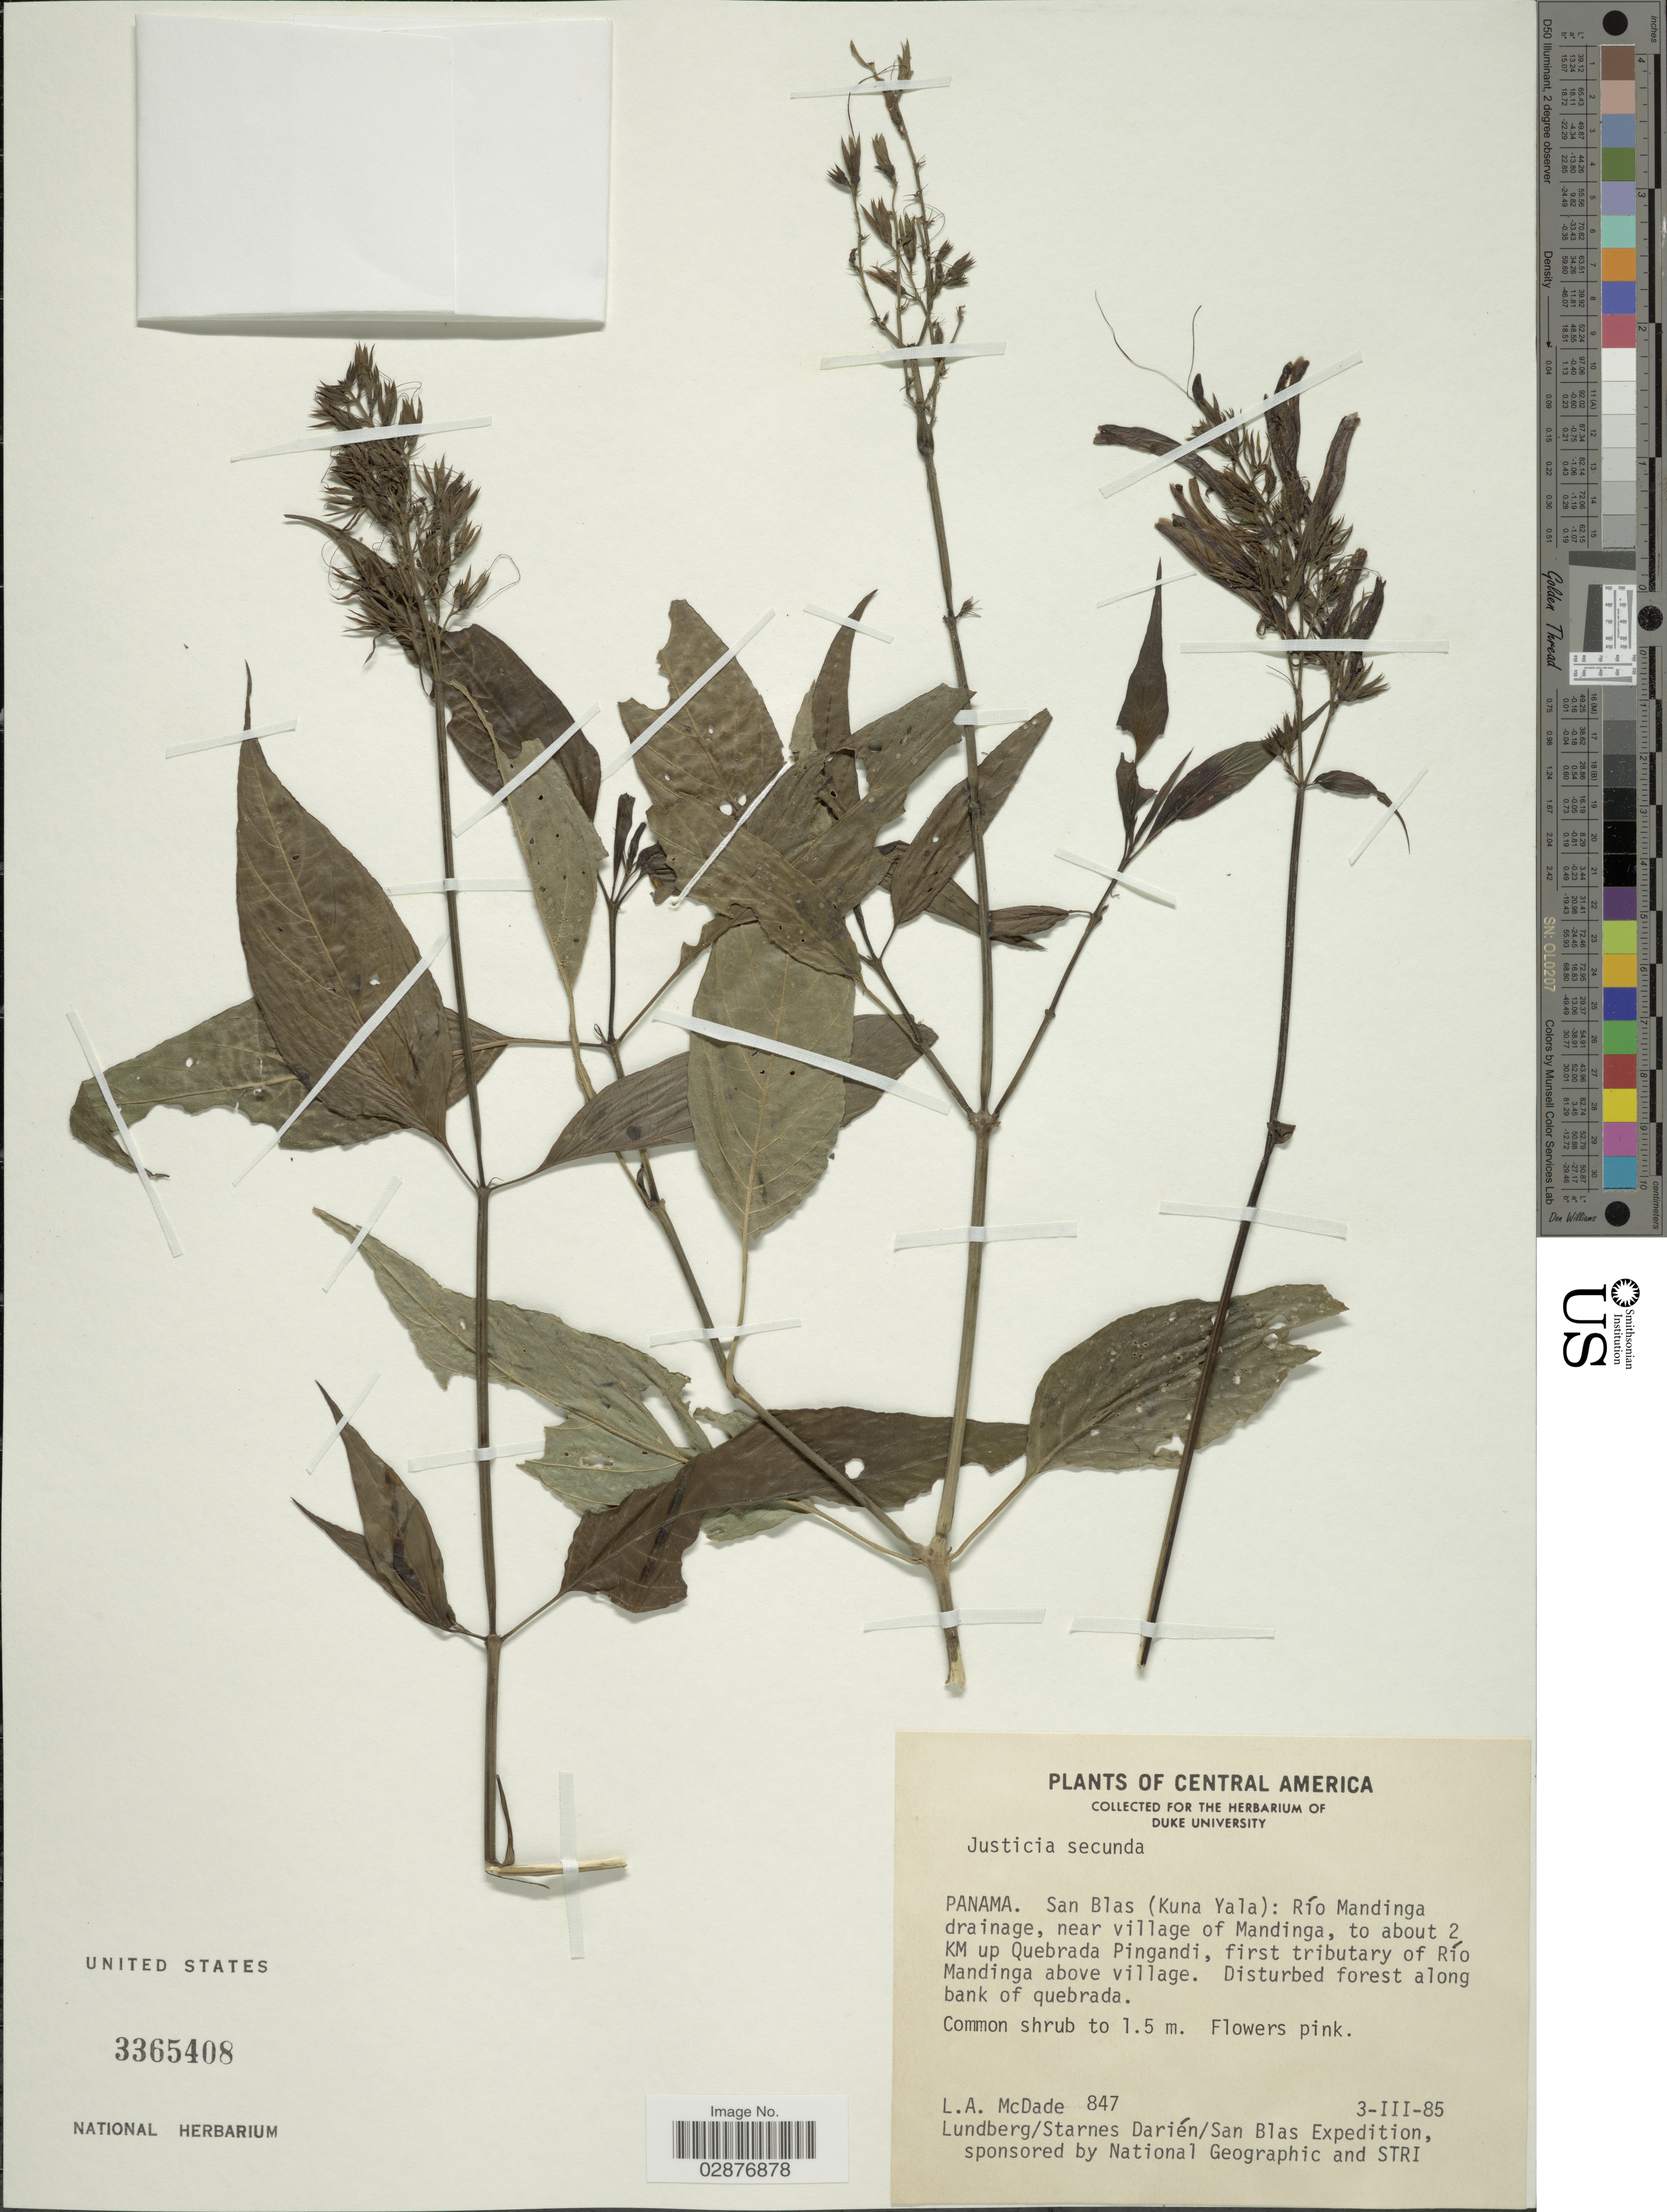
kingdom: Plantae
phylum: Tracheophyta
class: Magnoliopsida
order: Lamiales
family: Acanthaceae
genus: Justicia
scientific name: Justicia secunda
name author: Vahl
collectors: L. McDade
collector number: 847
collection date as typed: Transcribed d/m/y: 3/8/5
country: Panama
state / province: Kuna Yala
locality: San Blas: Río Mandinga, to about 2 KM up Quebrada Pingandi, first tributary of Río Mandinga above village.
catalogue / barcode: US 3365408